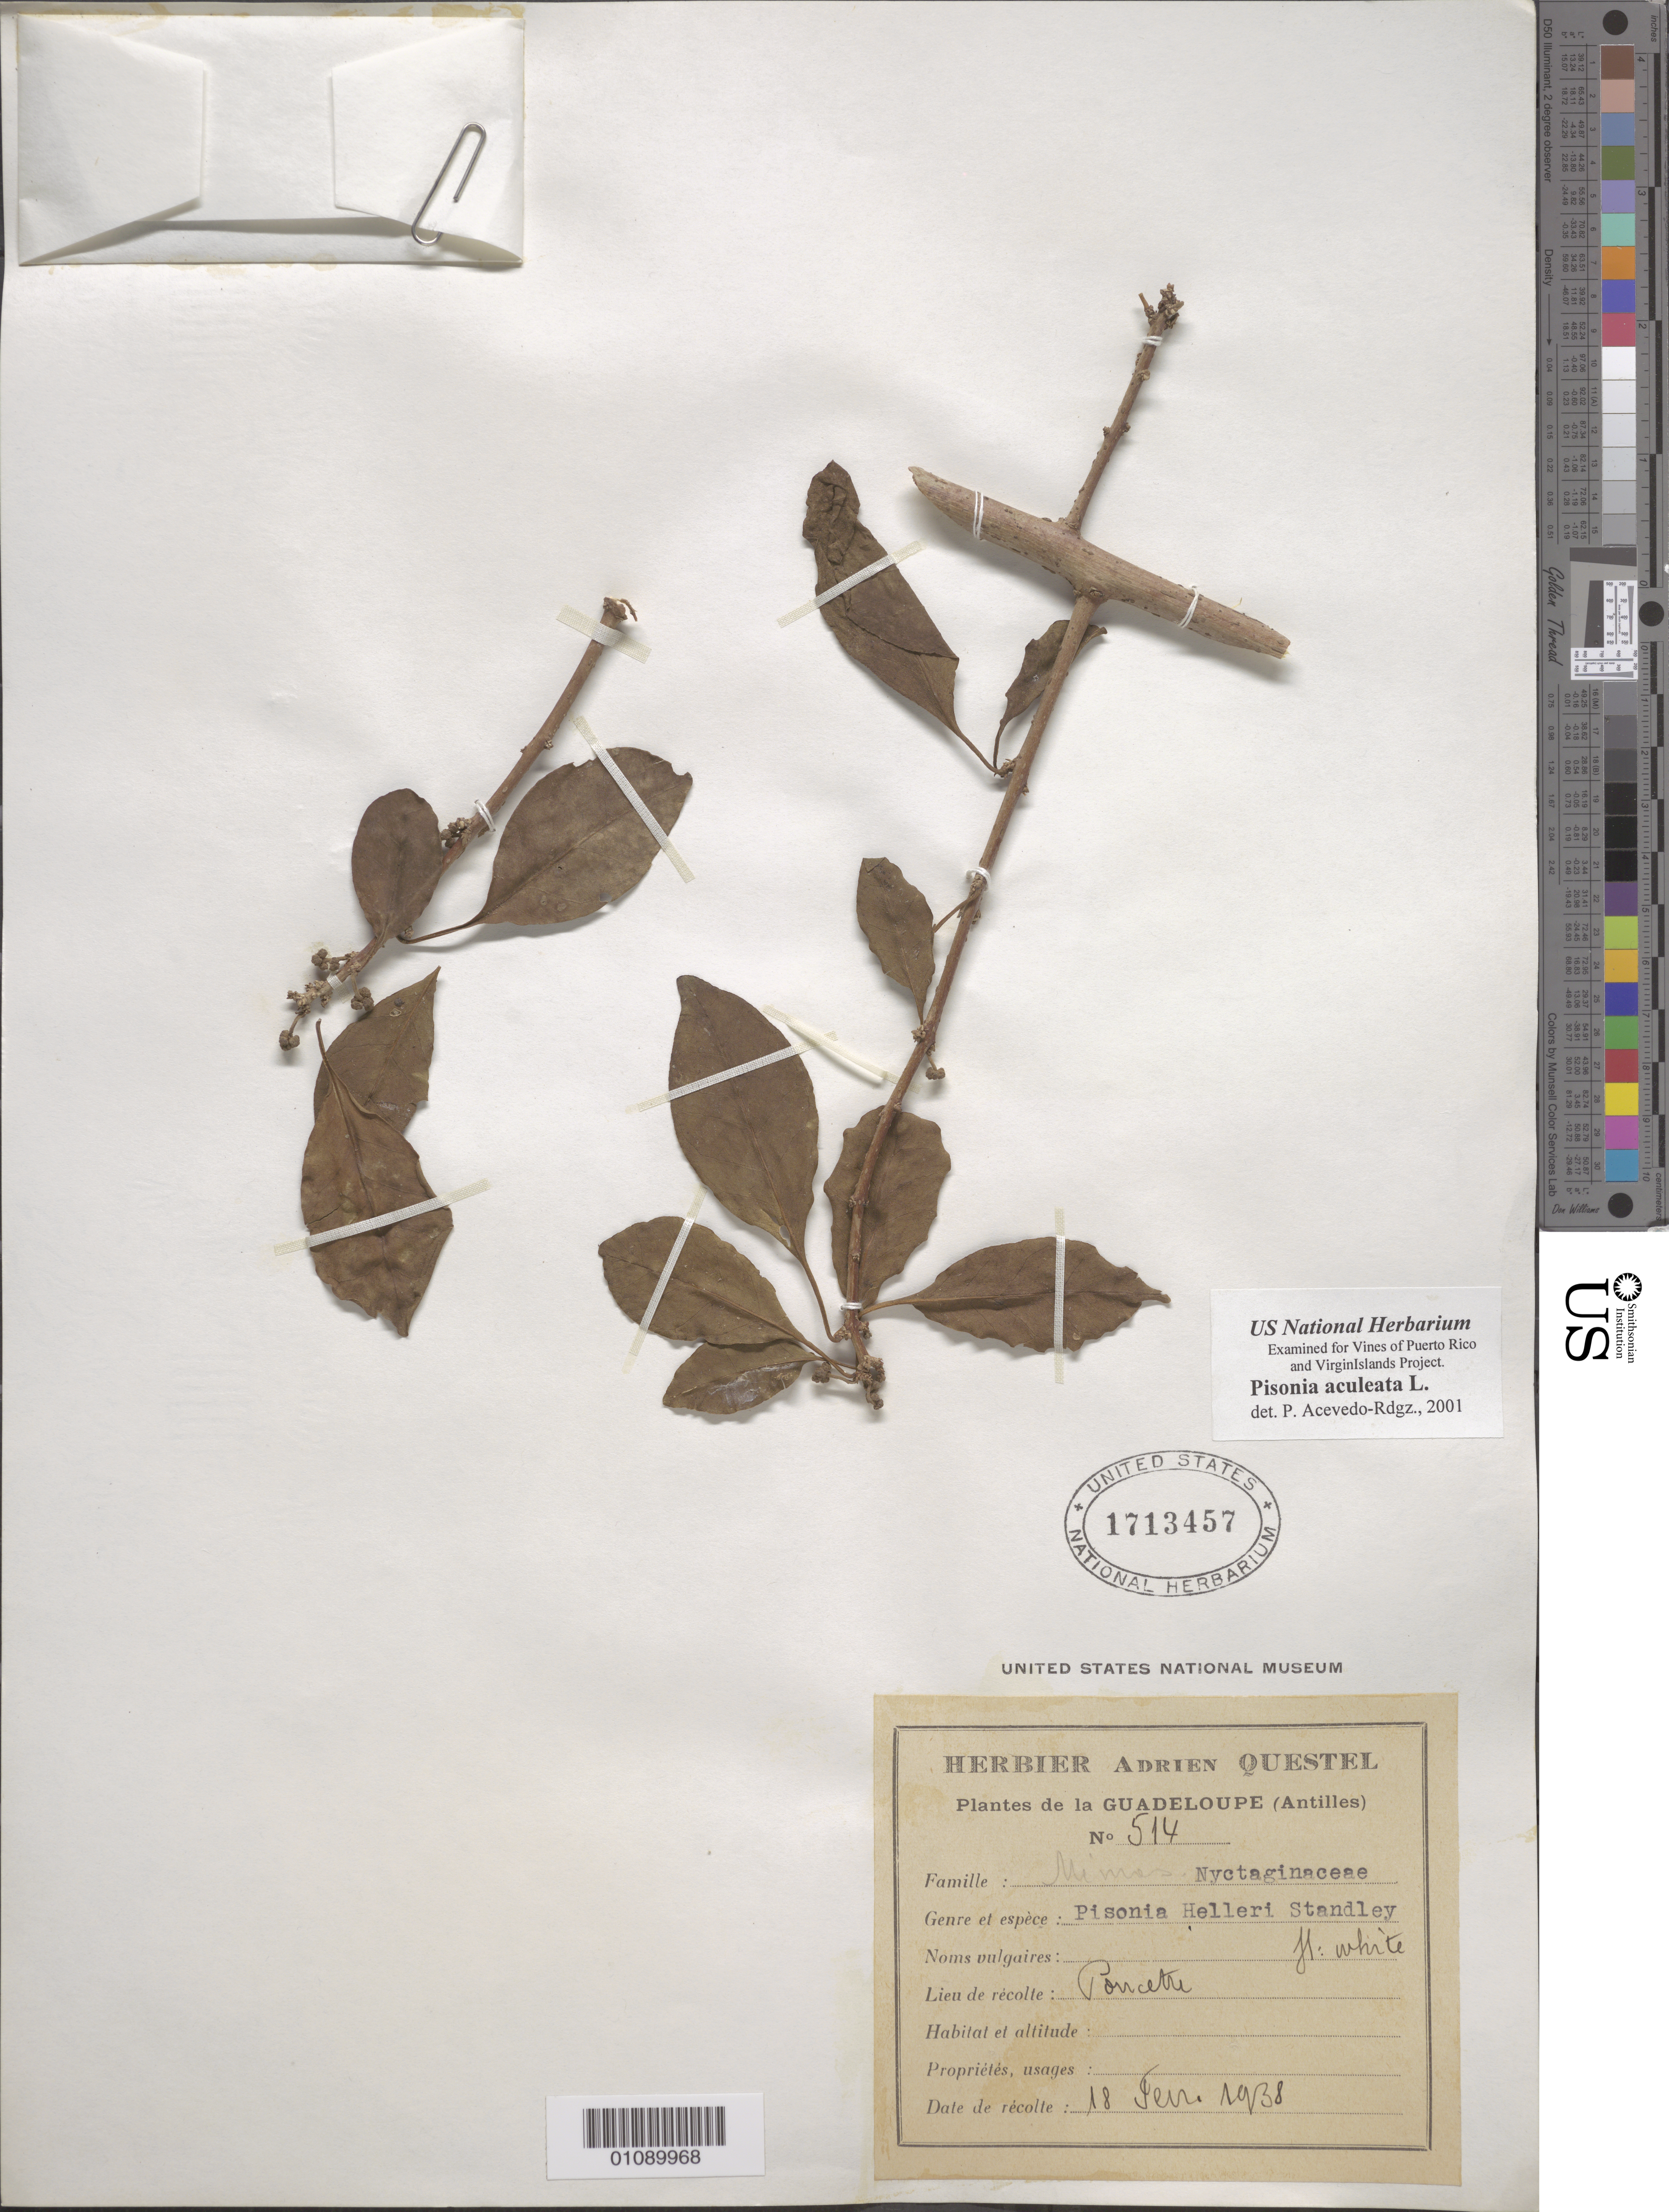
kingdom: Plantae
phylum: Tracheophyta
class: Magnoliopsida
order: Caryophyllales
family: Nyctaginaceae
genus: Pisonia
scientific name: Pisonia aculeata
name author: L.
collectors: A. Questel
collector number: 514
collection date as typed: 18 Feb 1938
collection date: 1938-02-18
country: Guadeloupe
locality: Poncetre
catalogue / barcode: US 1713457